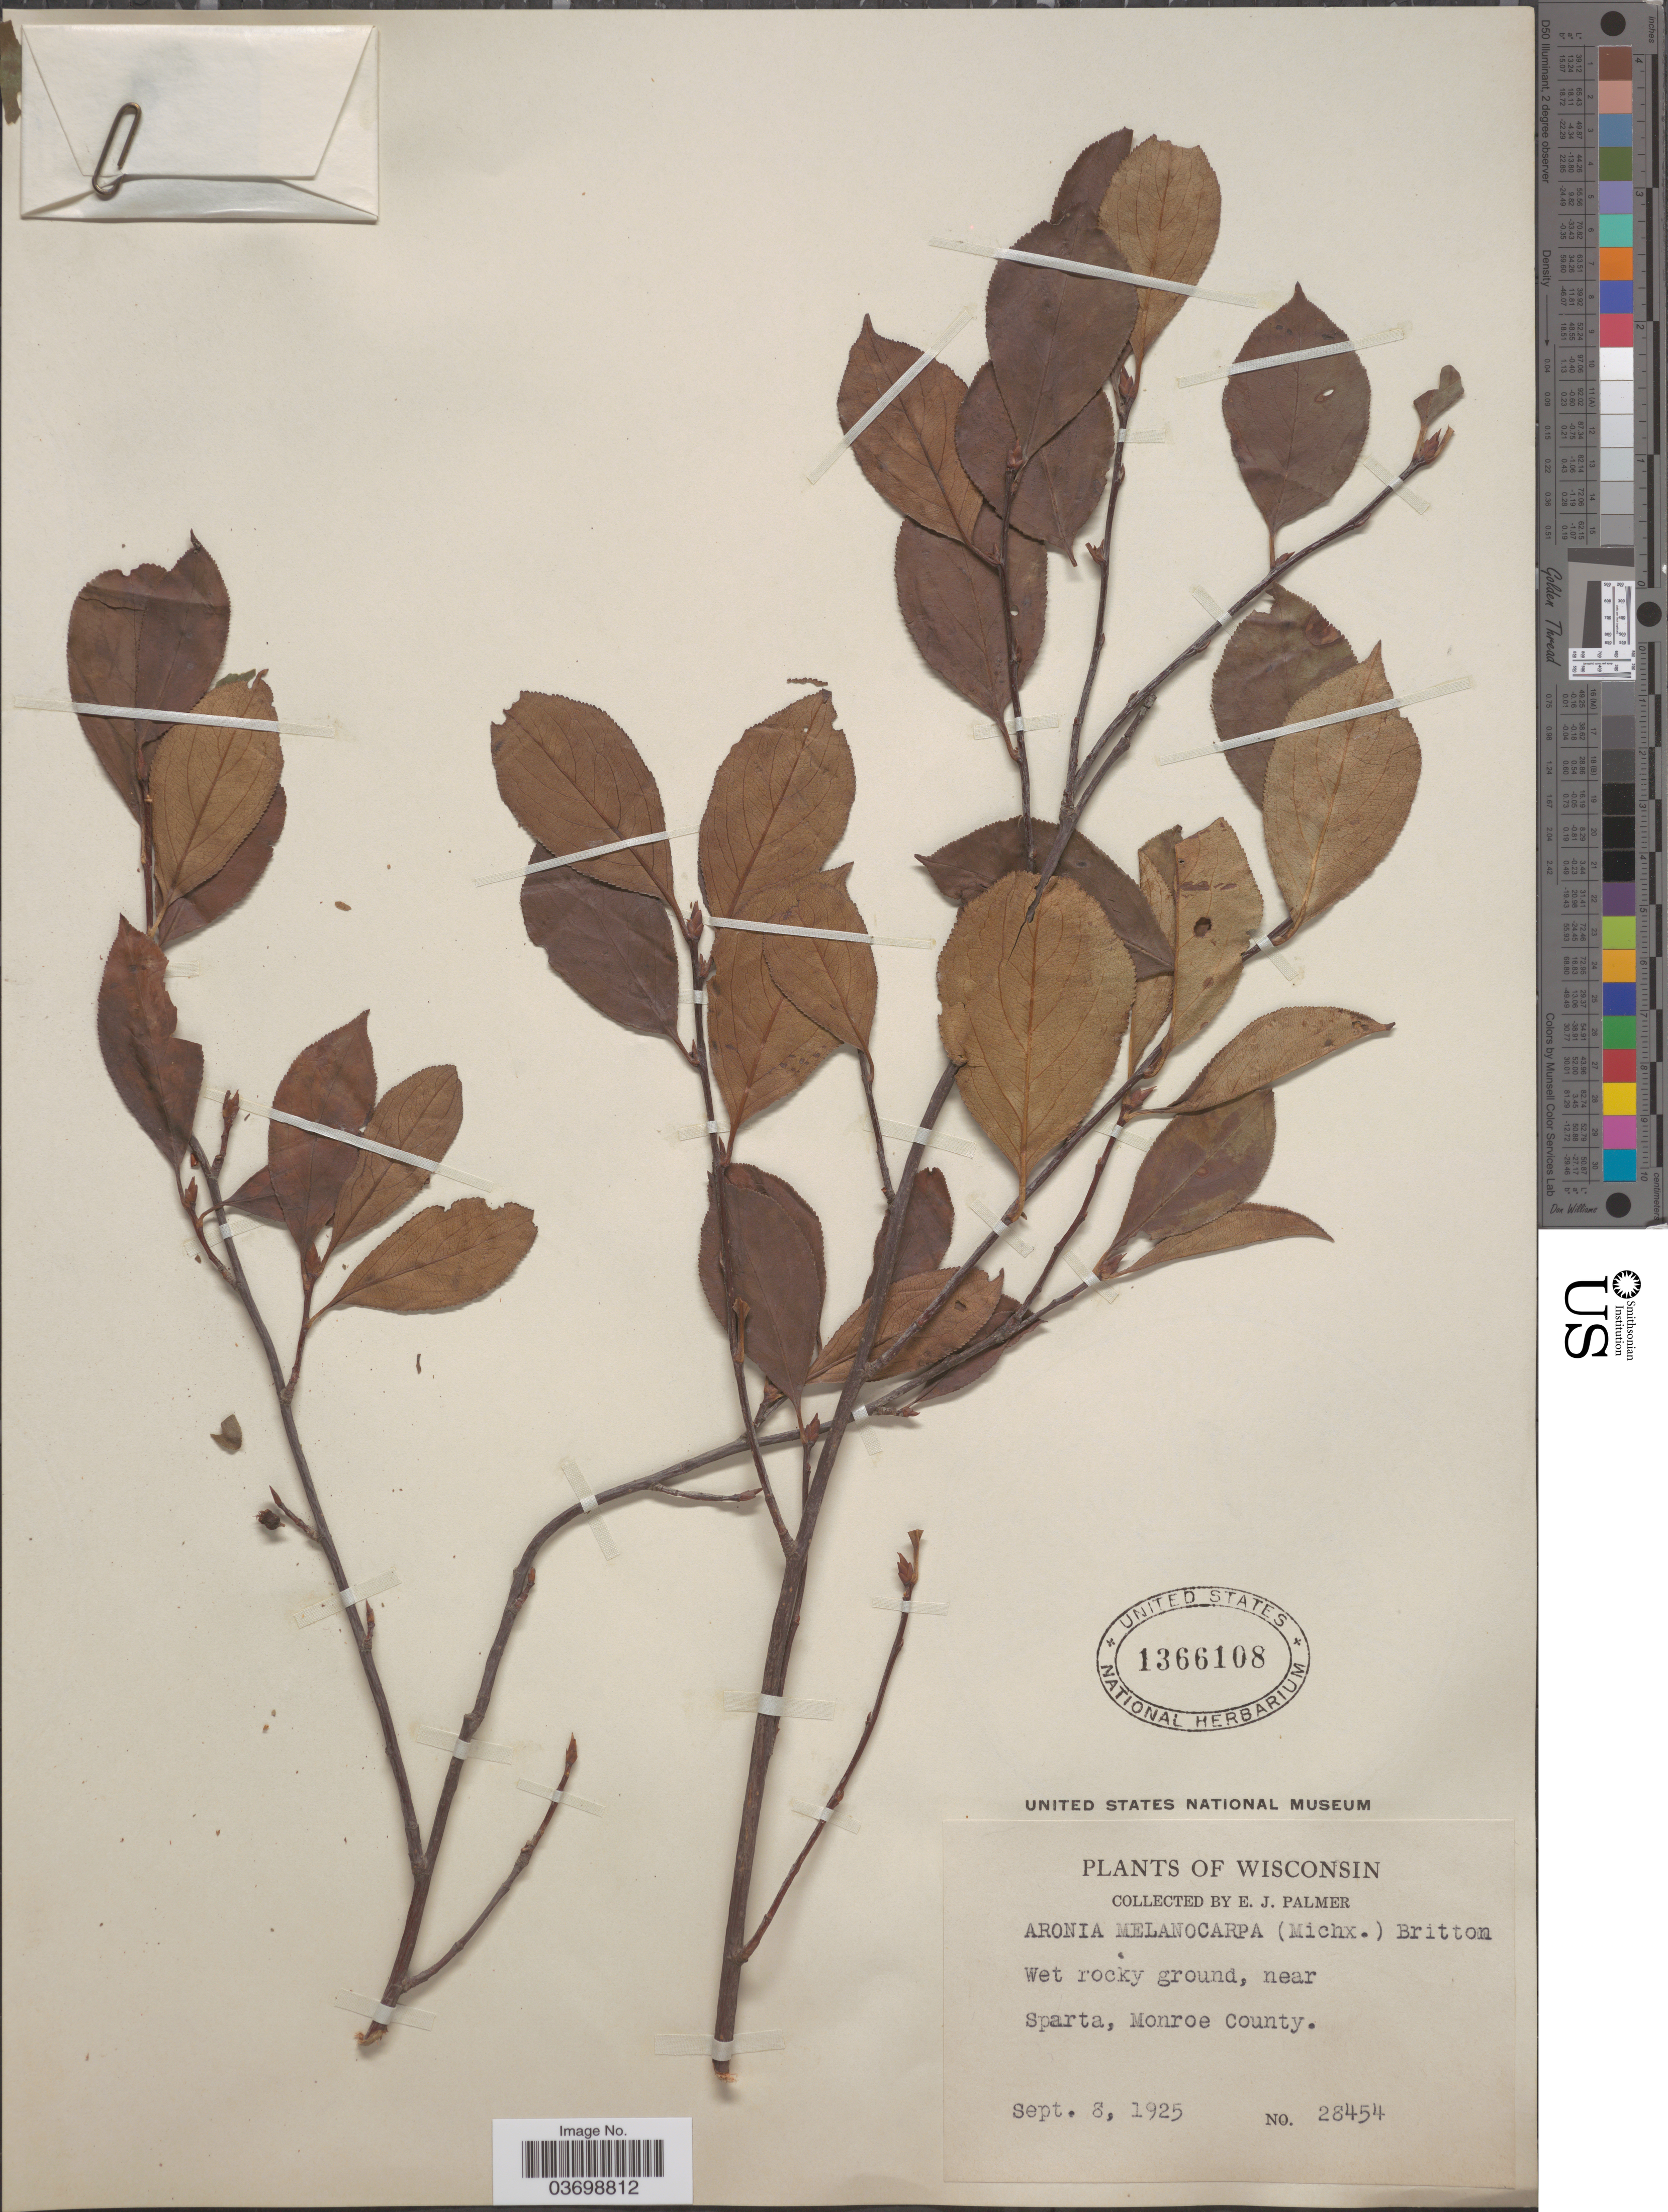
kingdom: Plantae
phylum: Tracheophyta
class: Magnoliopsida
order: Rosales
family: Rosaceae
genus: Aronia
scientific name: Aronia melanocarpa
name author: (Michx.) Elliott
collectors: E. J. Palmer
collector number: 28454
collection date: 1925-09-08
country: United States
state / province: Wisconsin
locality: Wet rocky ground, near Sparta, Monroe County.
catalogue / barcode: US 1366108